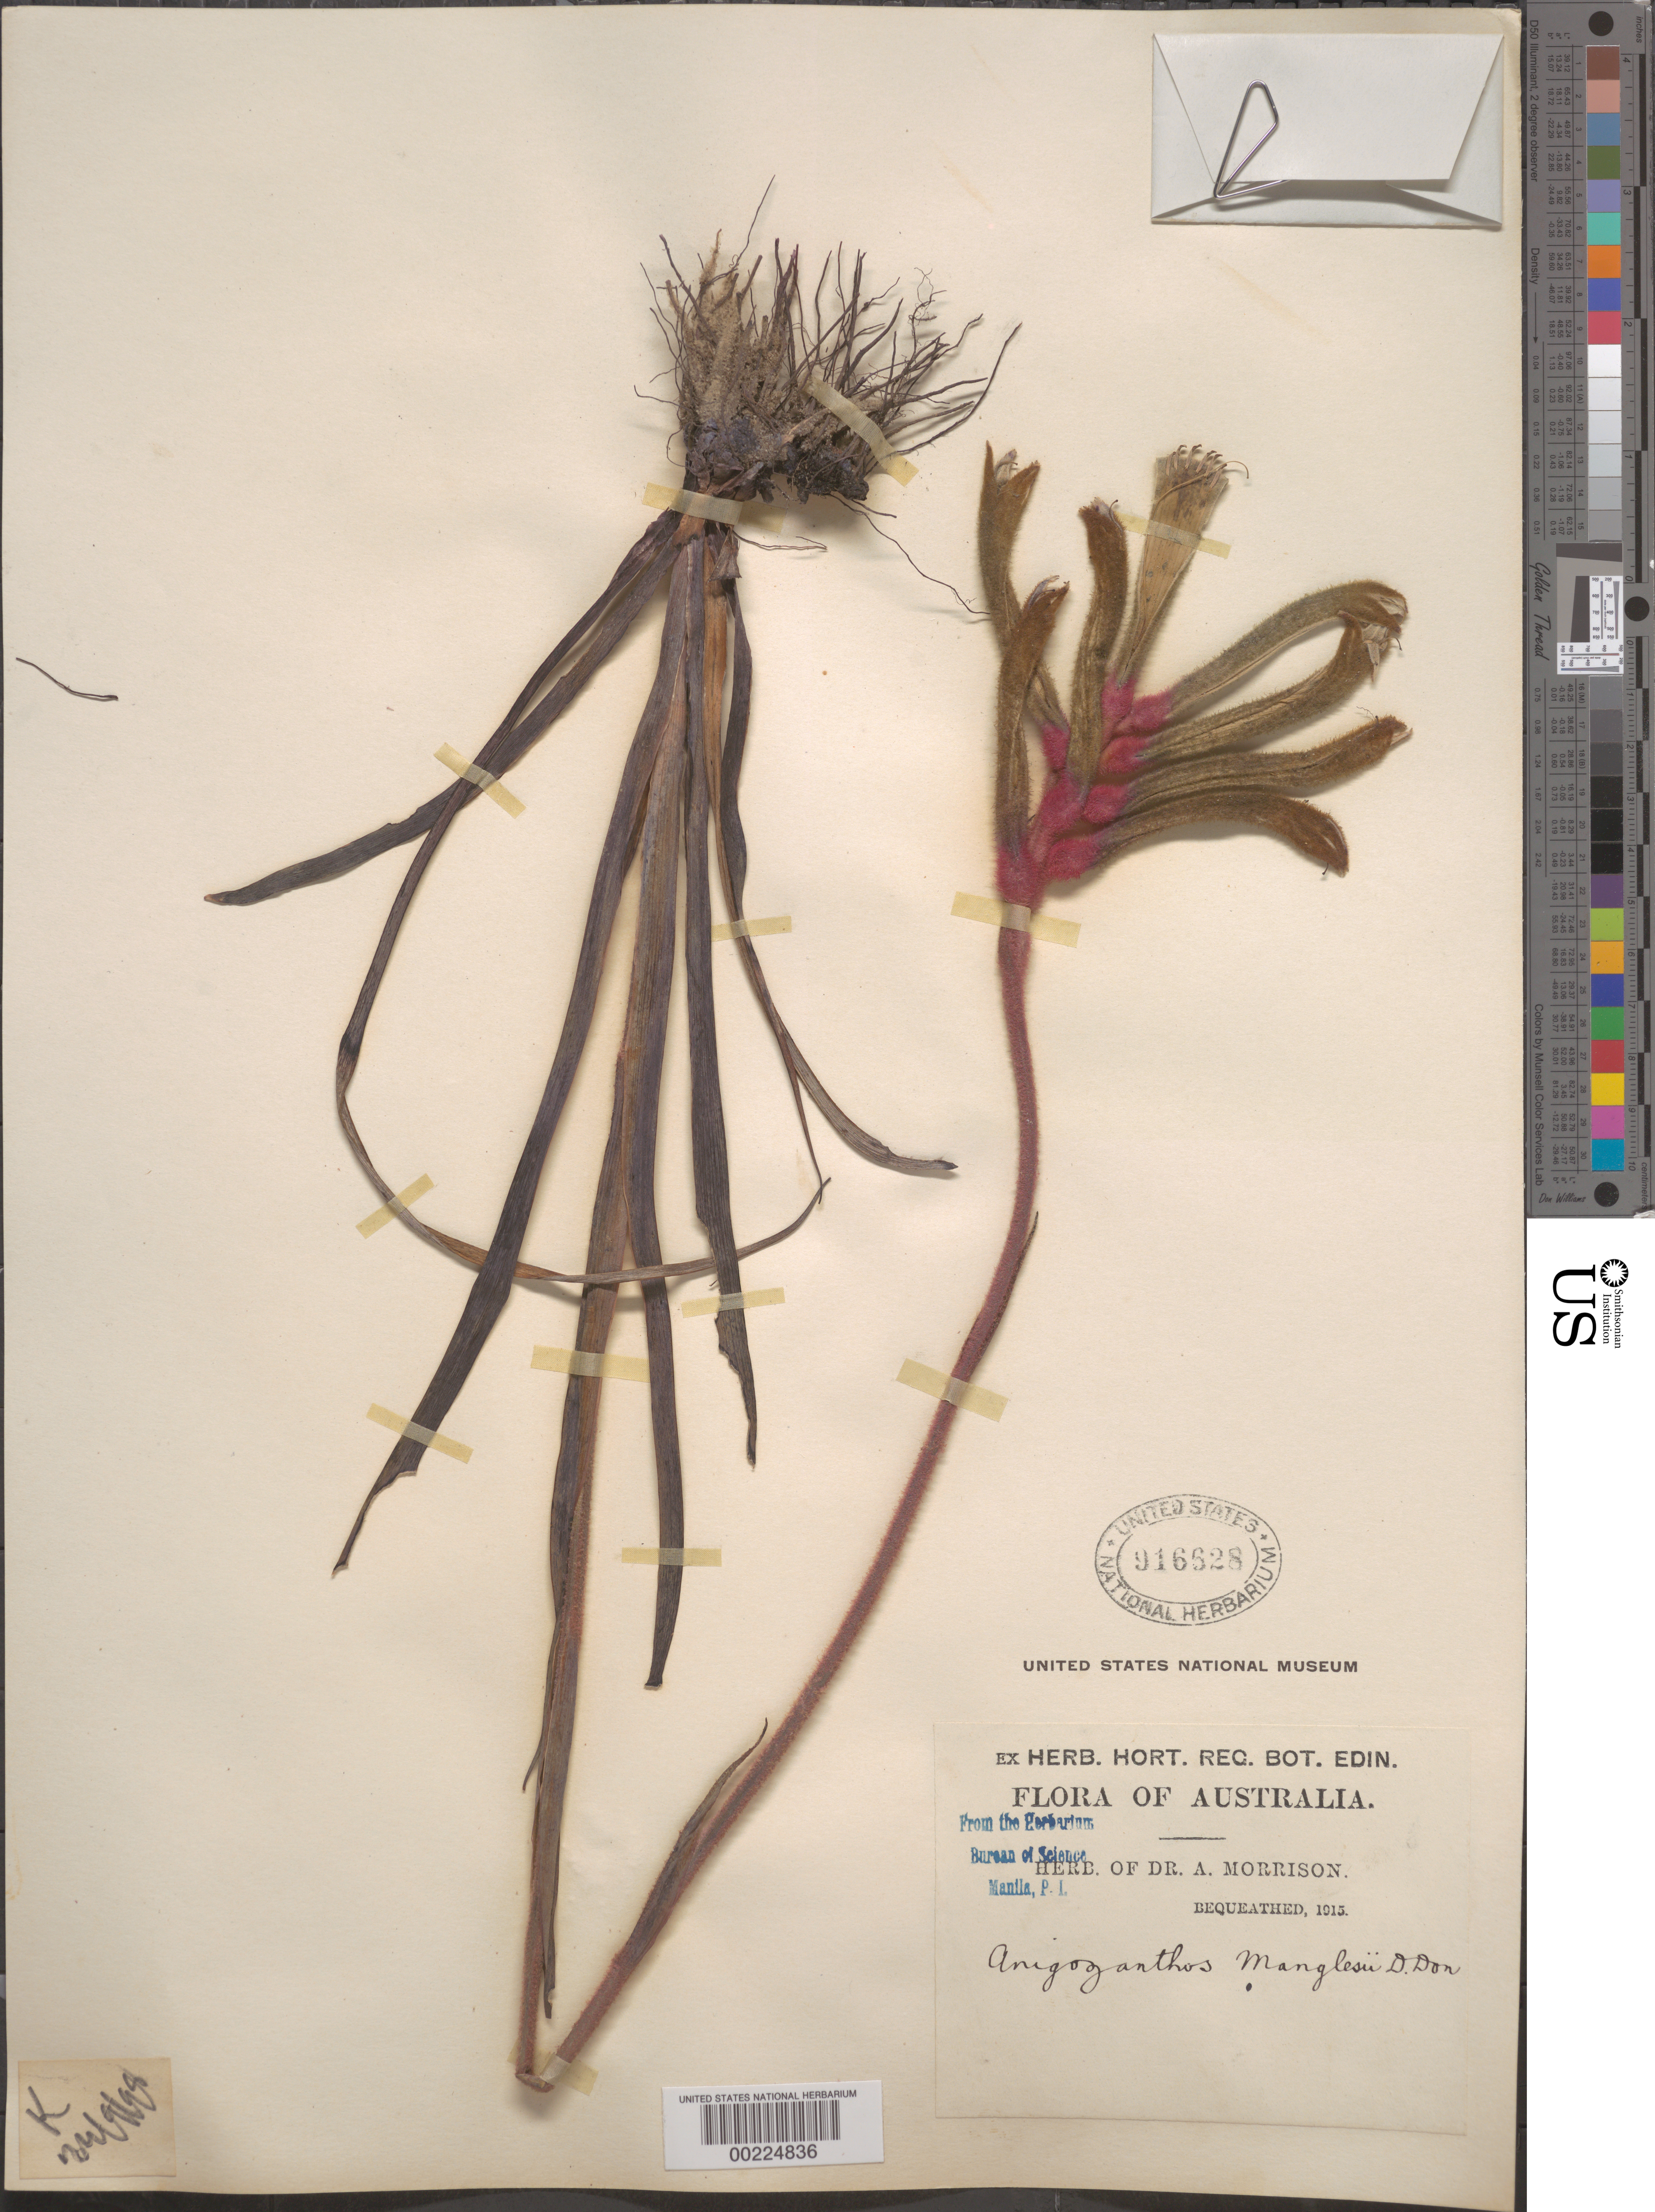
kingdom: Plantae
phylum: Tracheophyta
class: Liliopsida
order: Commelinales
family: Haemodoraceae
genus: Anigozanthos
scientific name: Anigozanthos manglesii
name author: D. Don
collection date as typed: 24 Sep 1898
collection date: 1898-09-24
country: Australia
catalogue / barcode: US 916628